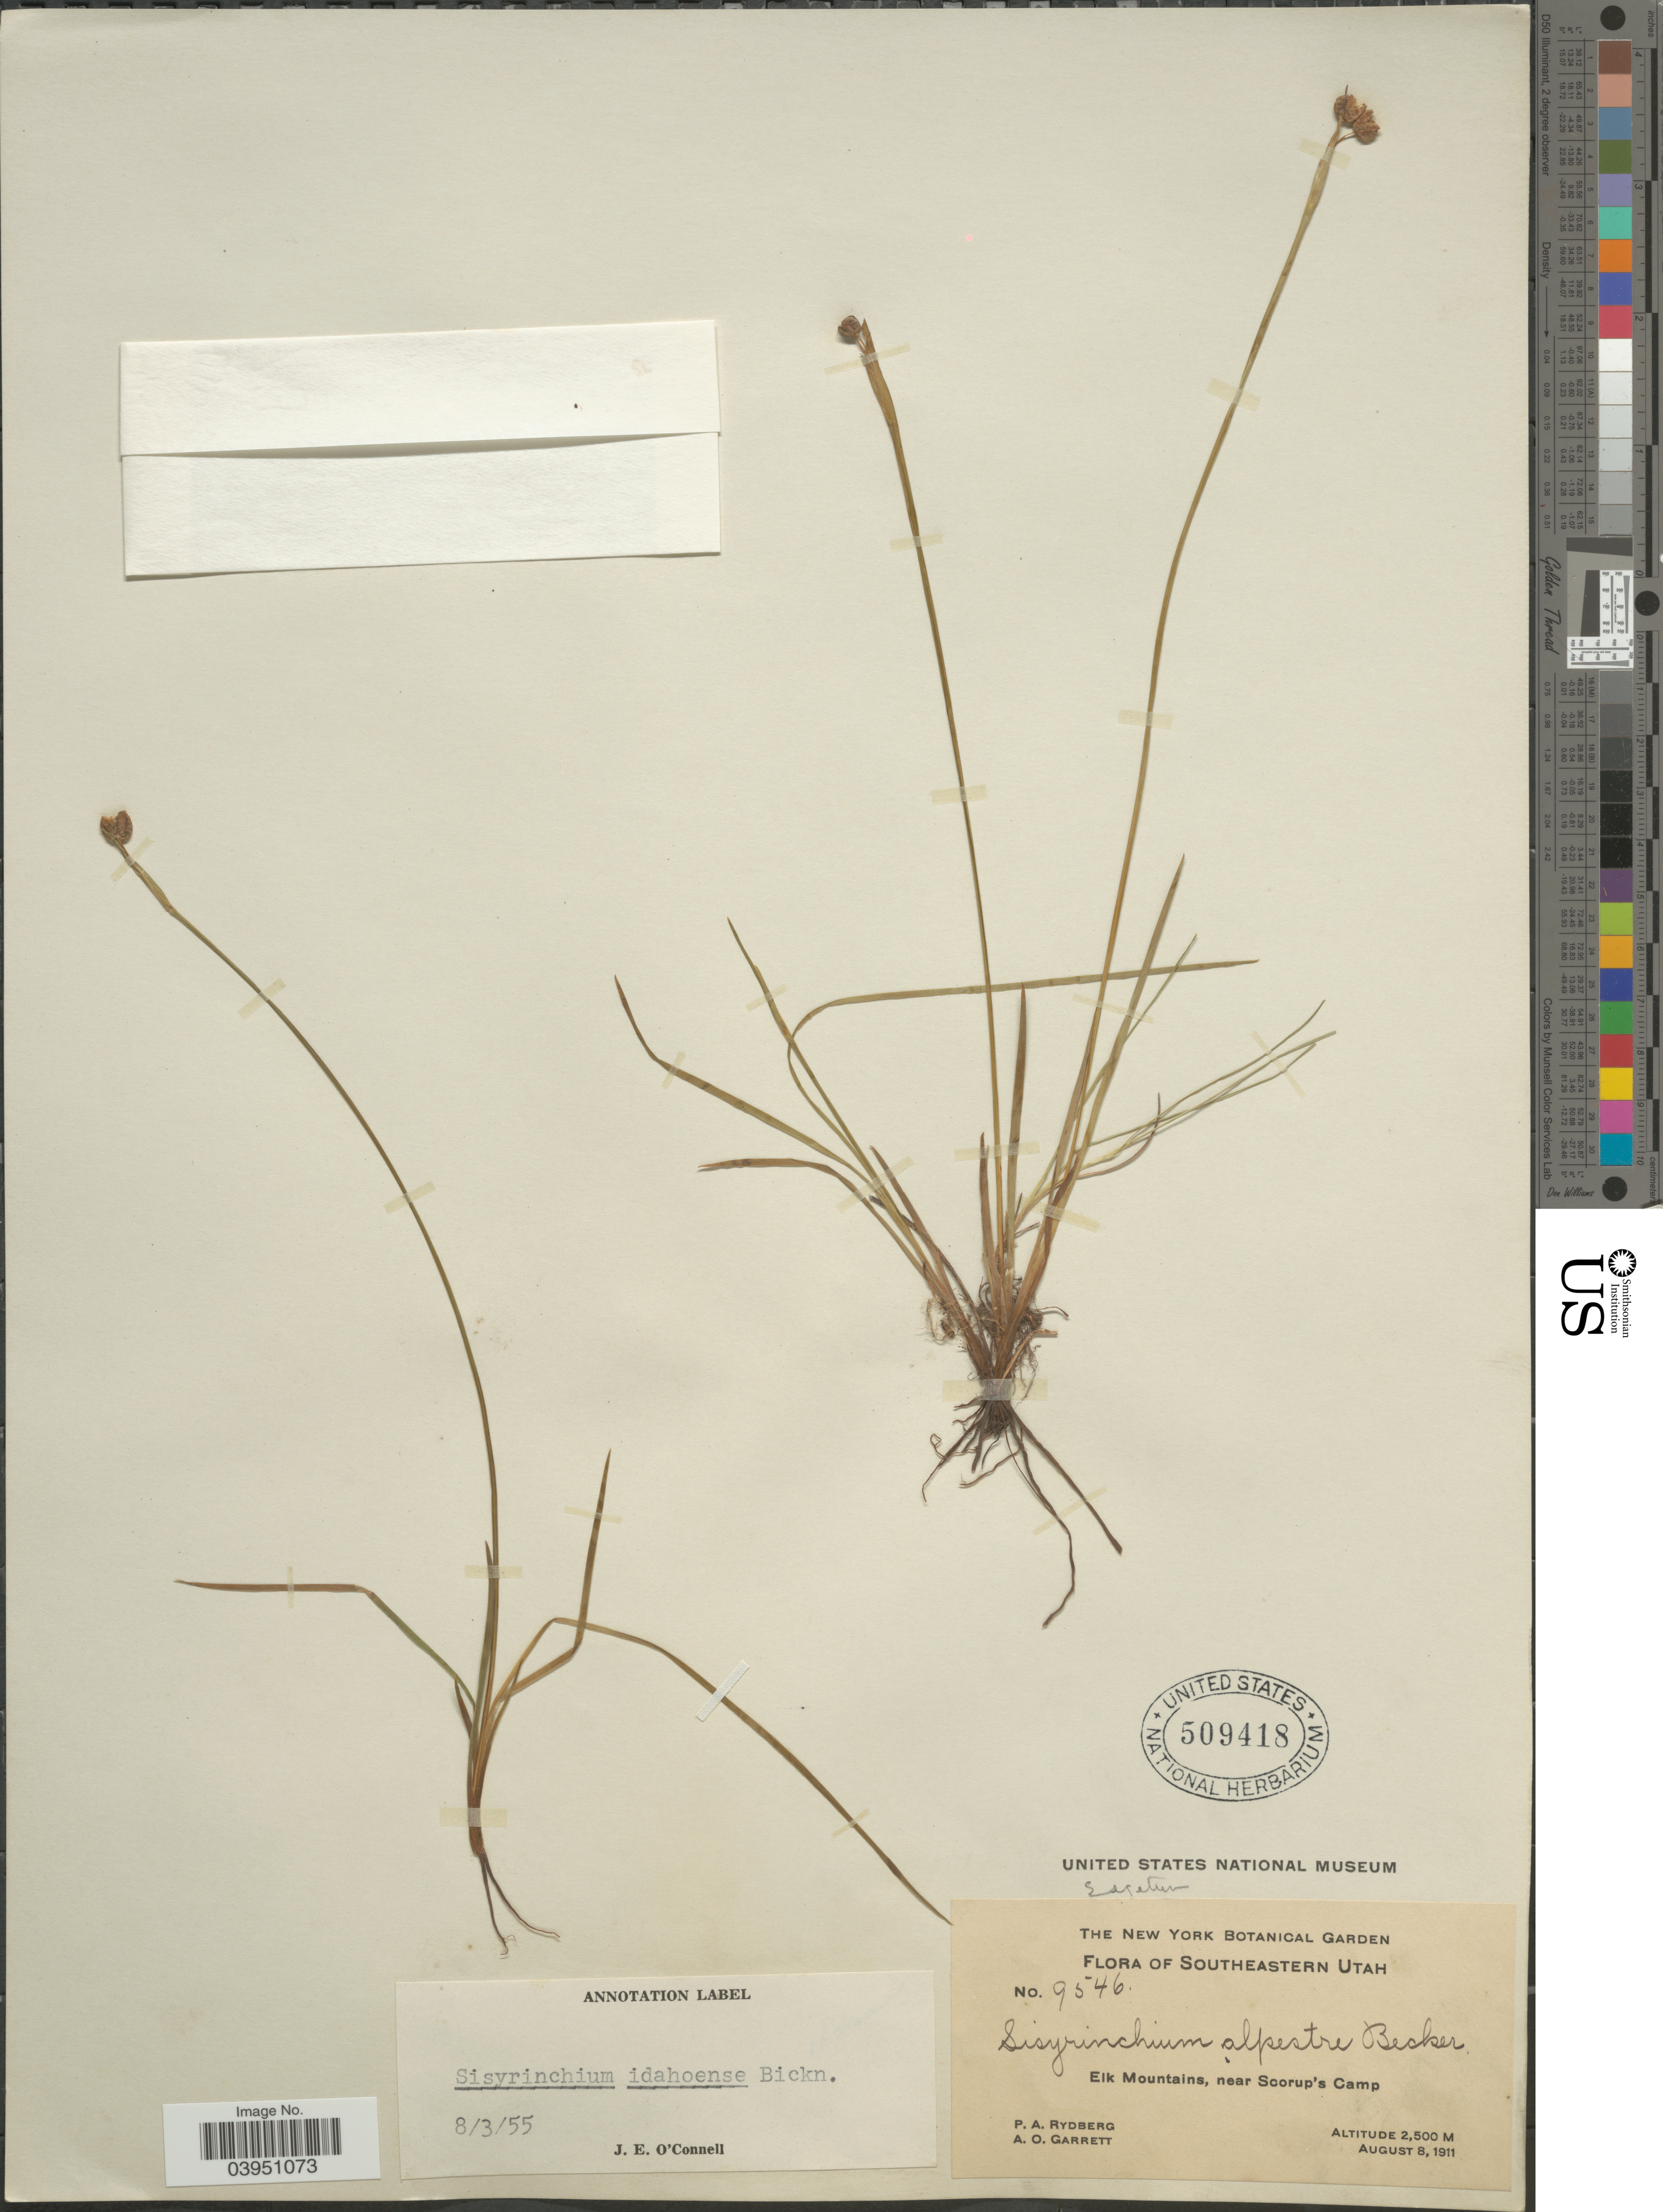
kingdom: Plantae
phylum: Tracheophyta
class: Liliopsida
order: Asparagales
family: Iridaceae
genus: Sisyrinchium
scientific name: Sisyrinchium idahoense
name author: E.P. Bicknell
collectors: P. A. Rydberg & A. O. Garrett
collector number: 9546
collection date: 1911-08-08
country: United States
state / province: Utah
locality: Southeastern Utah. Elk Mountains, near Scorup's Camp.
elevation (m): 2500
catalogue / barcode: US 509418